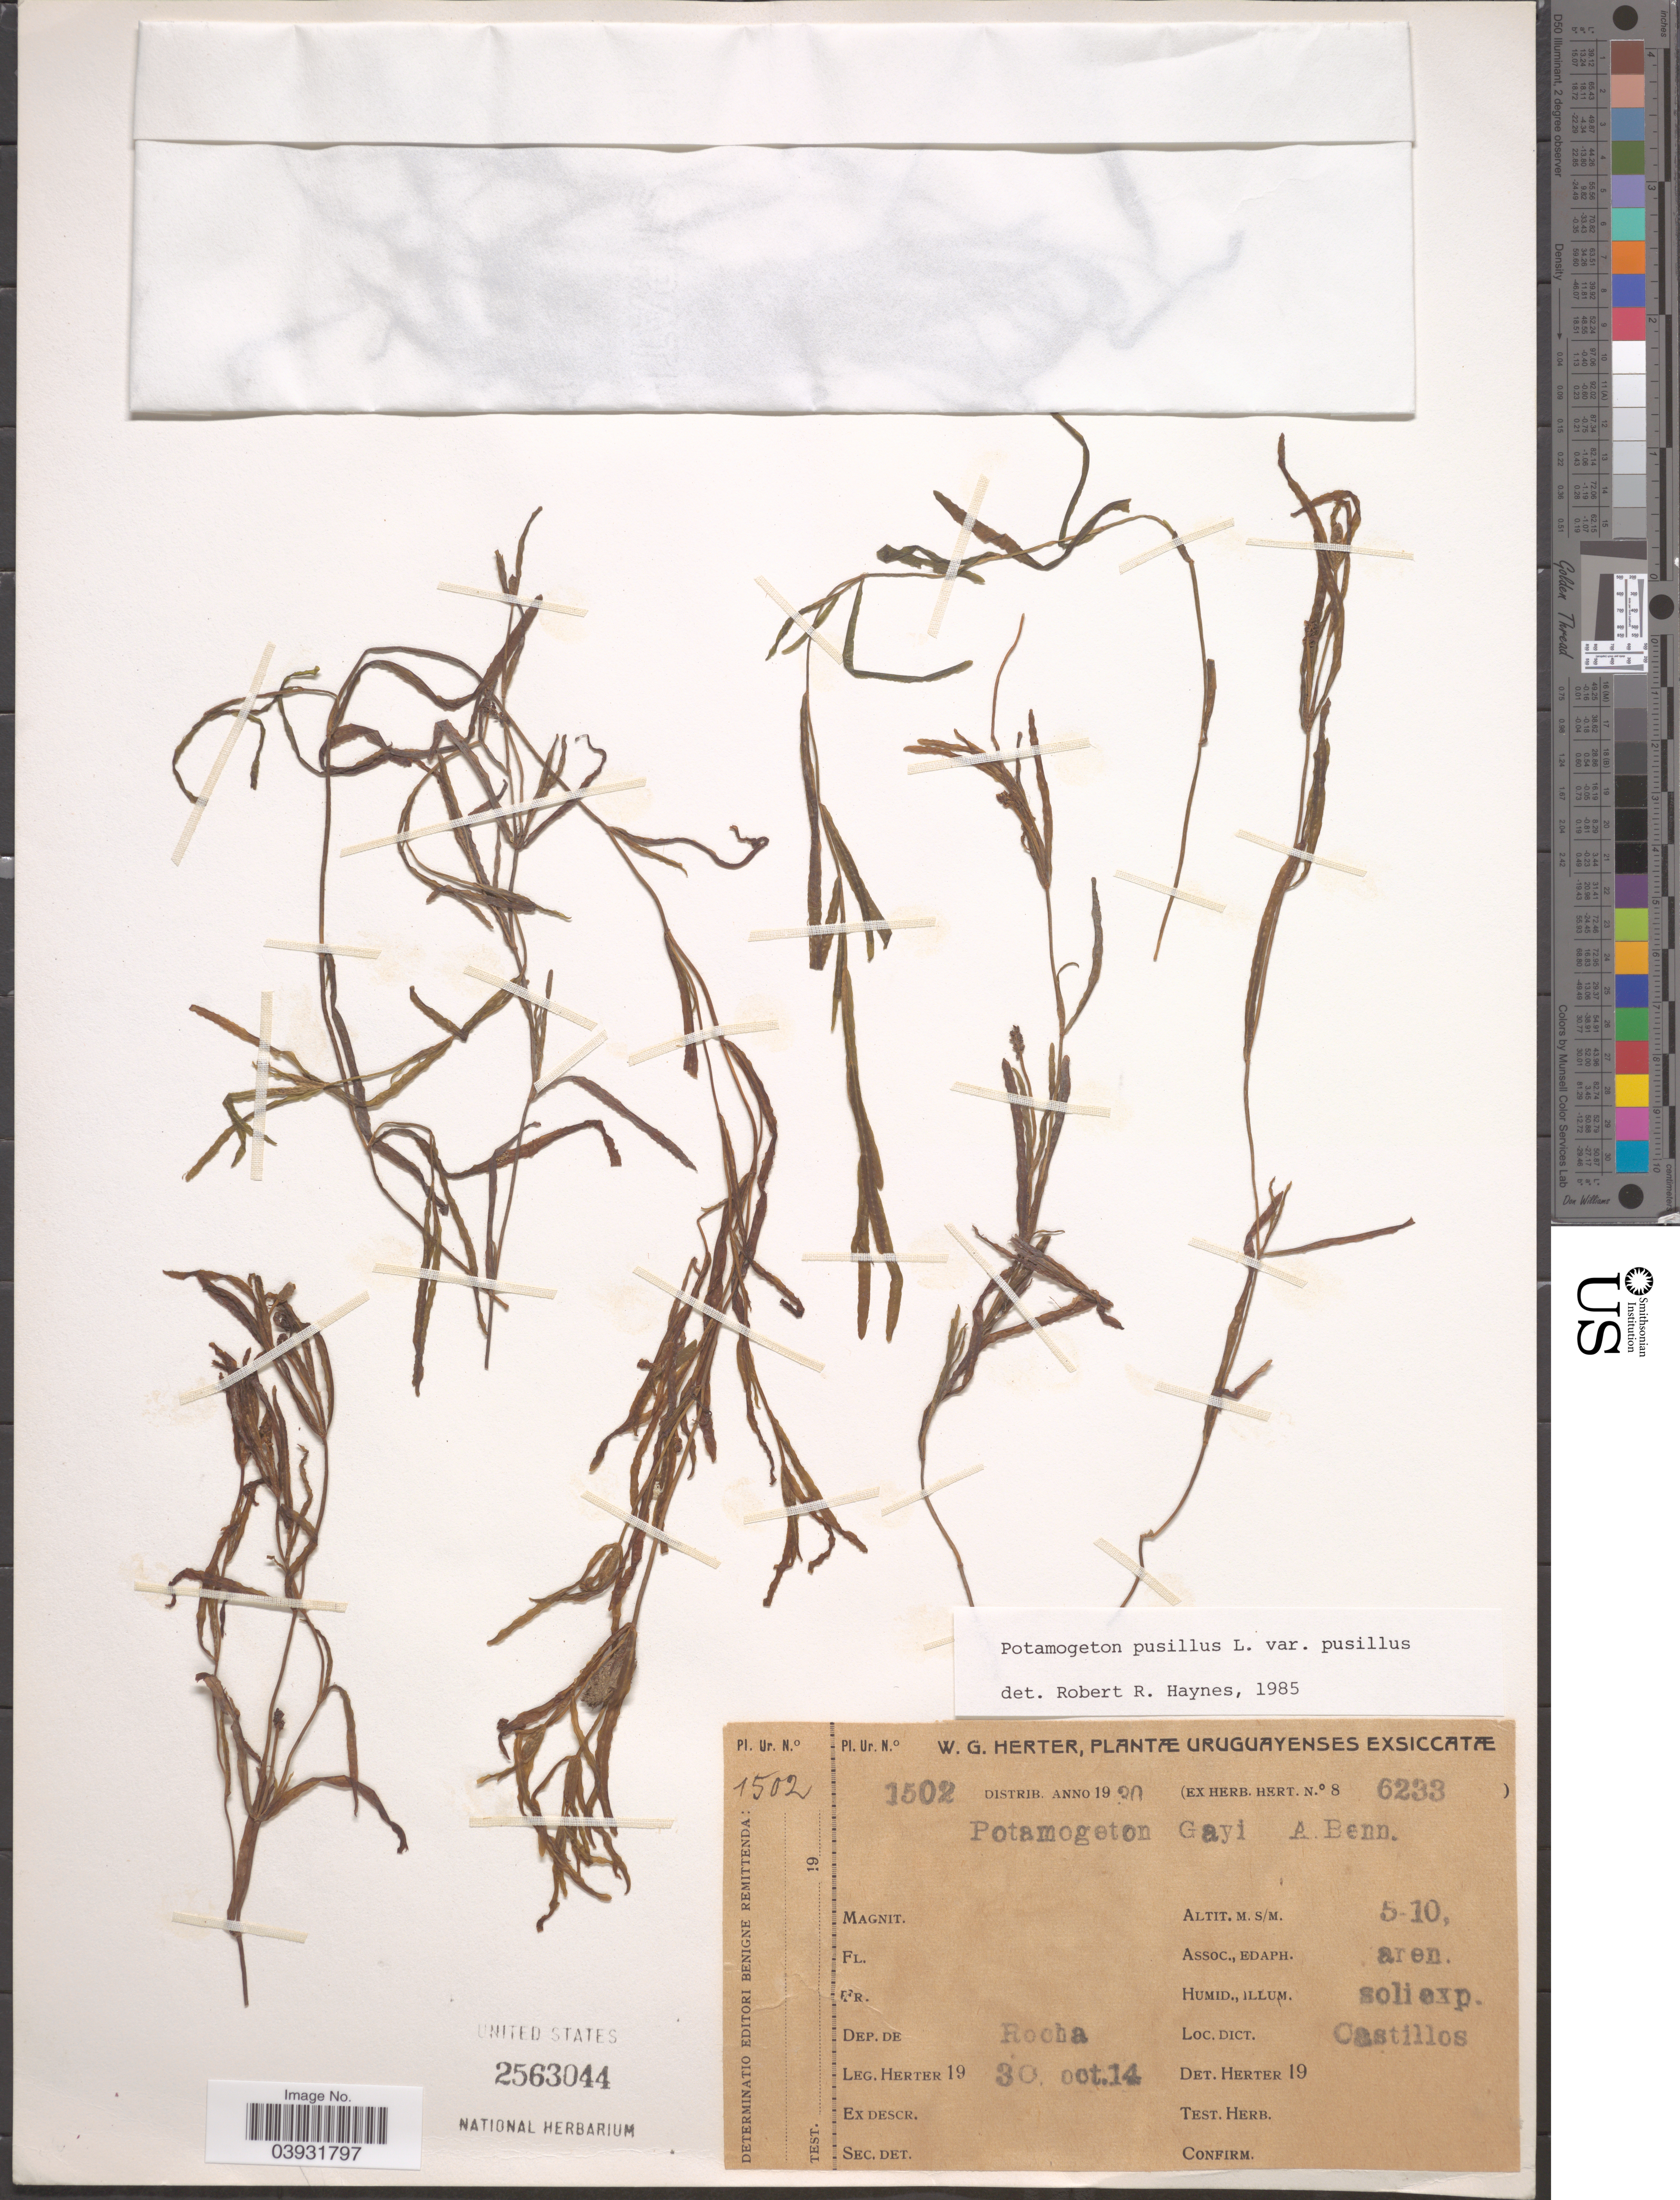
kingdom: Plantae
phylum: Tracheophyta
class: Liliopsida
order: Alismatales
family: Potamogetonaceae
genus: Potamogeton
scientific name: Potamogeton pusillus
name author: L.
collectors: W. G. Herter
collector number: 1502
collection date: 1930-10-14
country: Uruguay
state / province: Rocha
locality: Dep. de Rocha. Castillos.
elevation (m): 5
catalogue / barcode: US 2563044